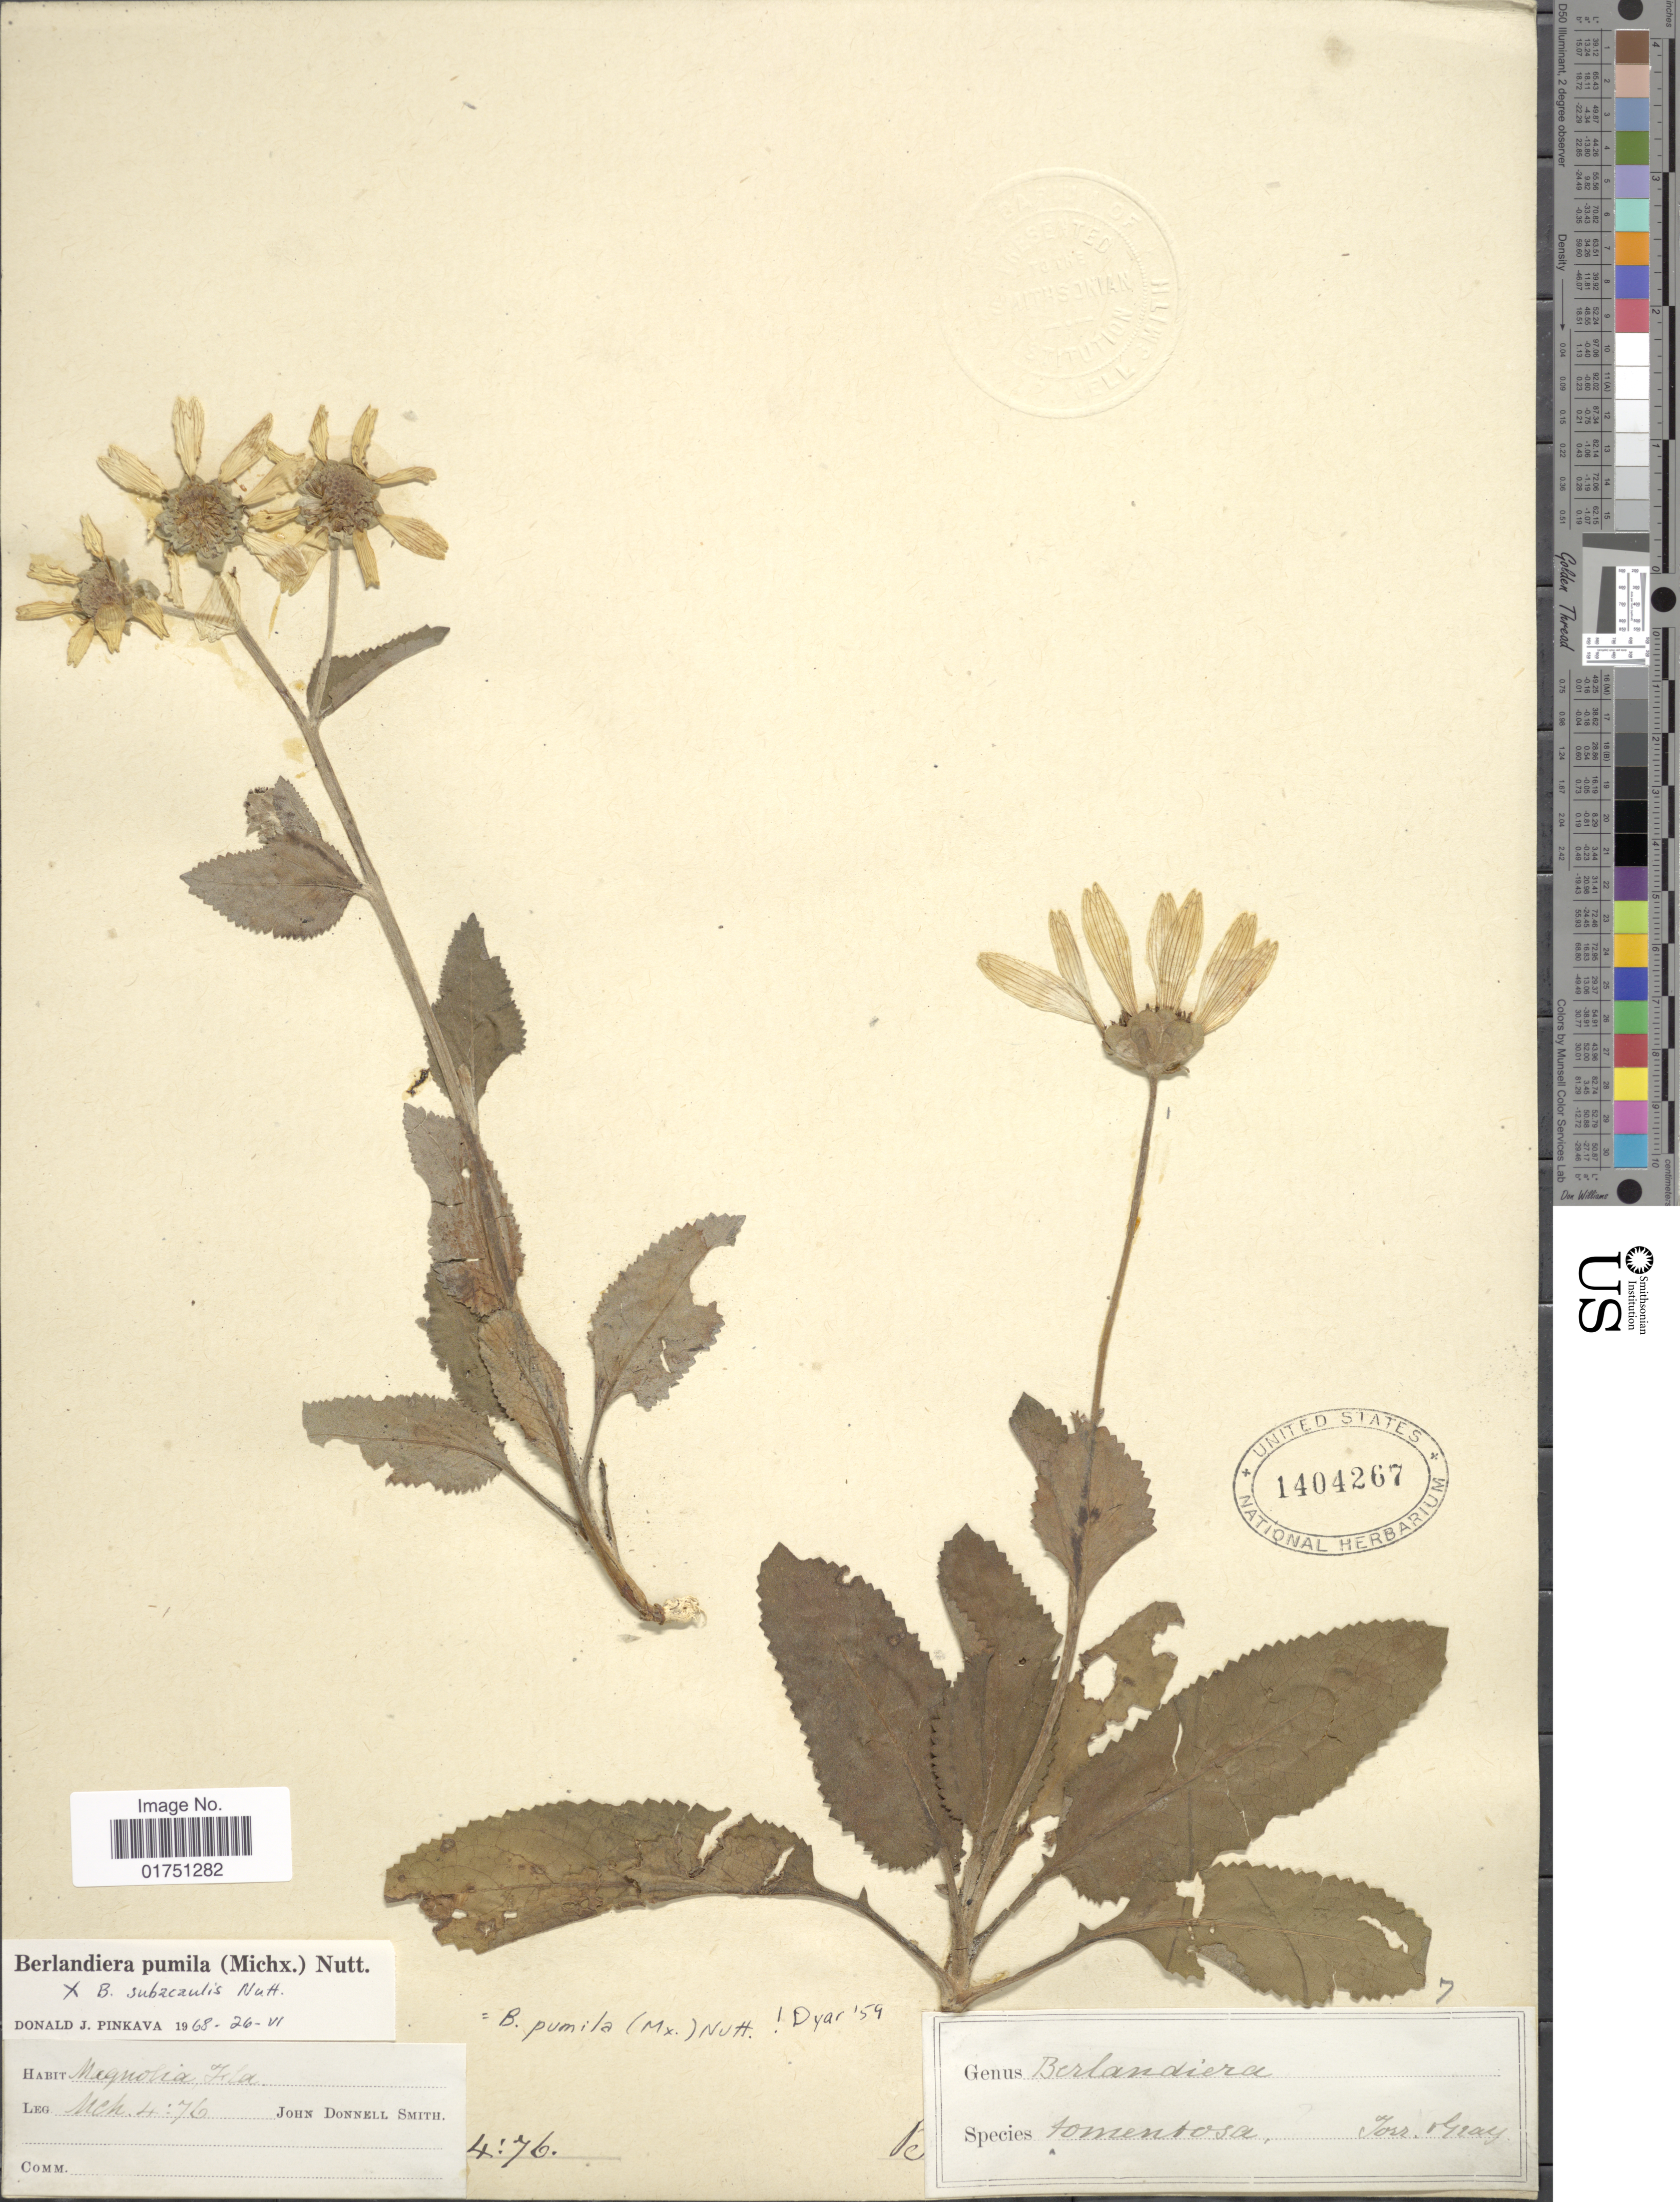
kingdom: Plantae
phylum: Tracheophyta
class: Magnoliopsida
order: Asterales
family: Asteraceae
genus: Berlandiera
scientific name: Berlandiera pumila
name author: (Michx.) Nutt.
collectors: J. Donnell Smith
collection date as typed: Transcribed d/m/y: 4/3/76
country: United States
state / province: Florida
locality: Magnolia, Fla.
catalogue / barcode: US 1404267